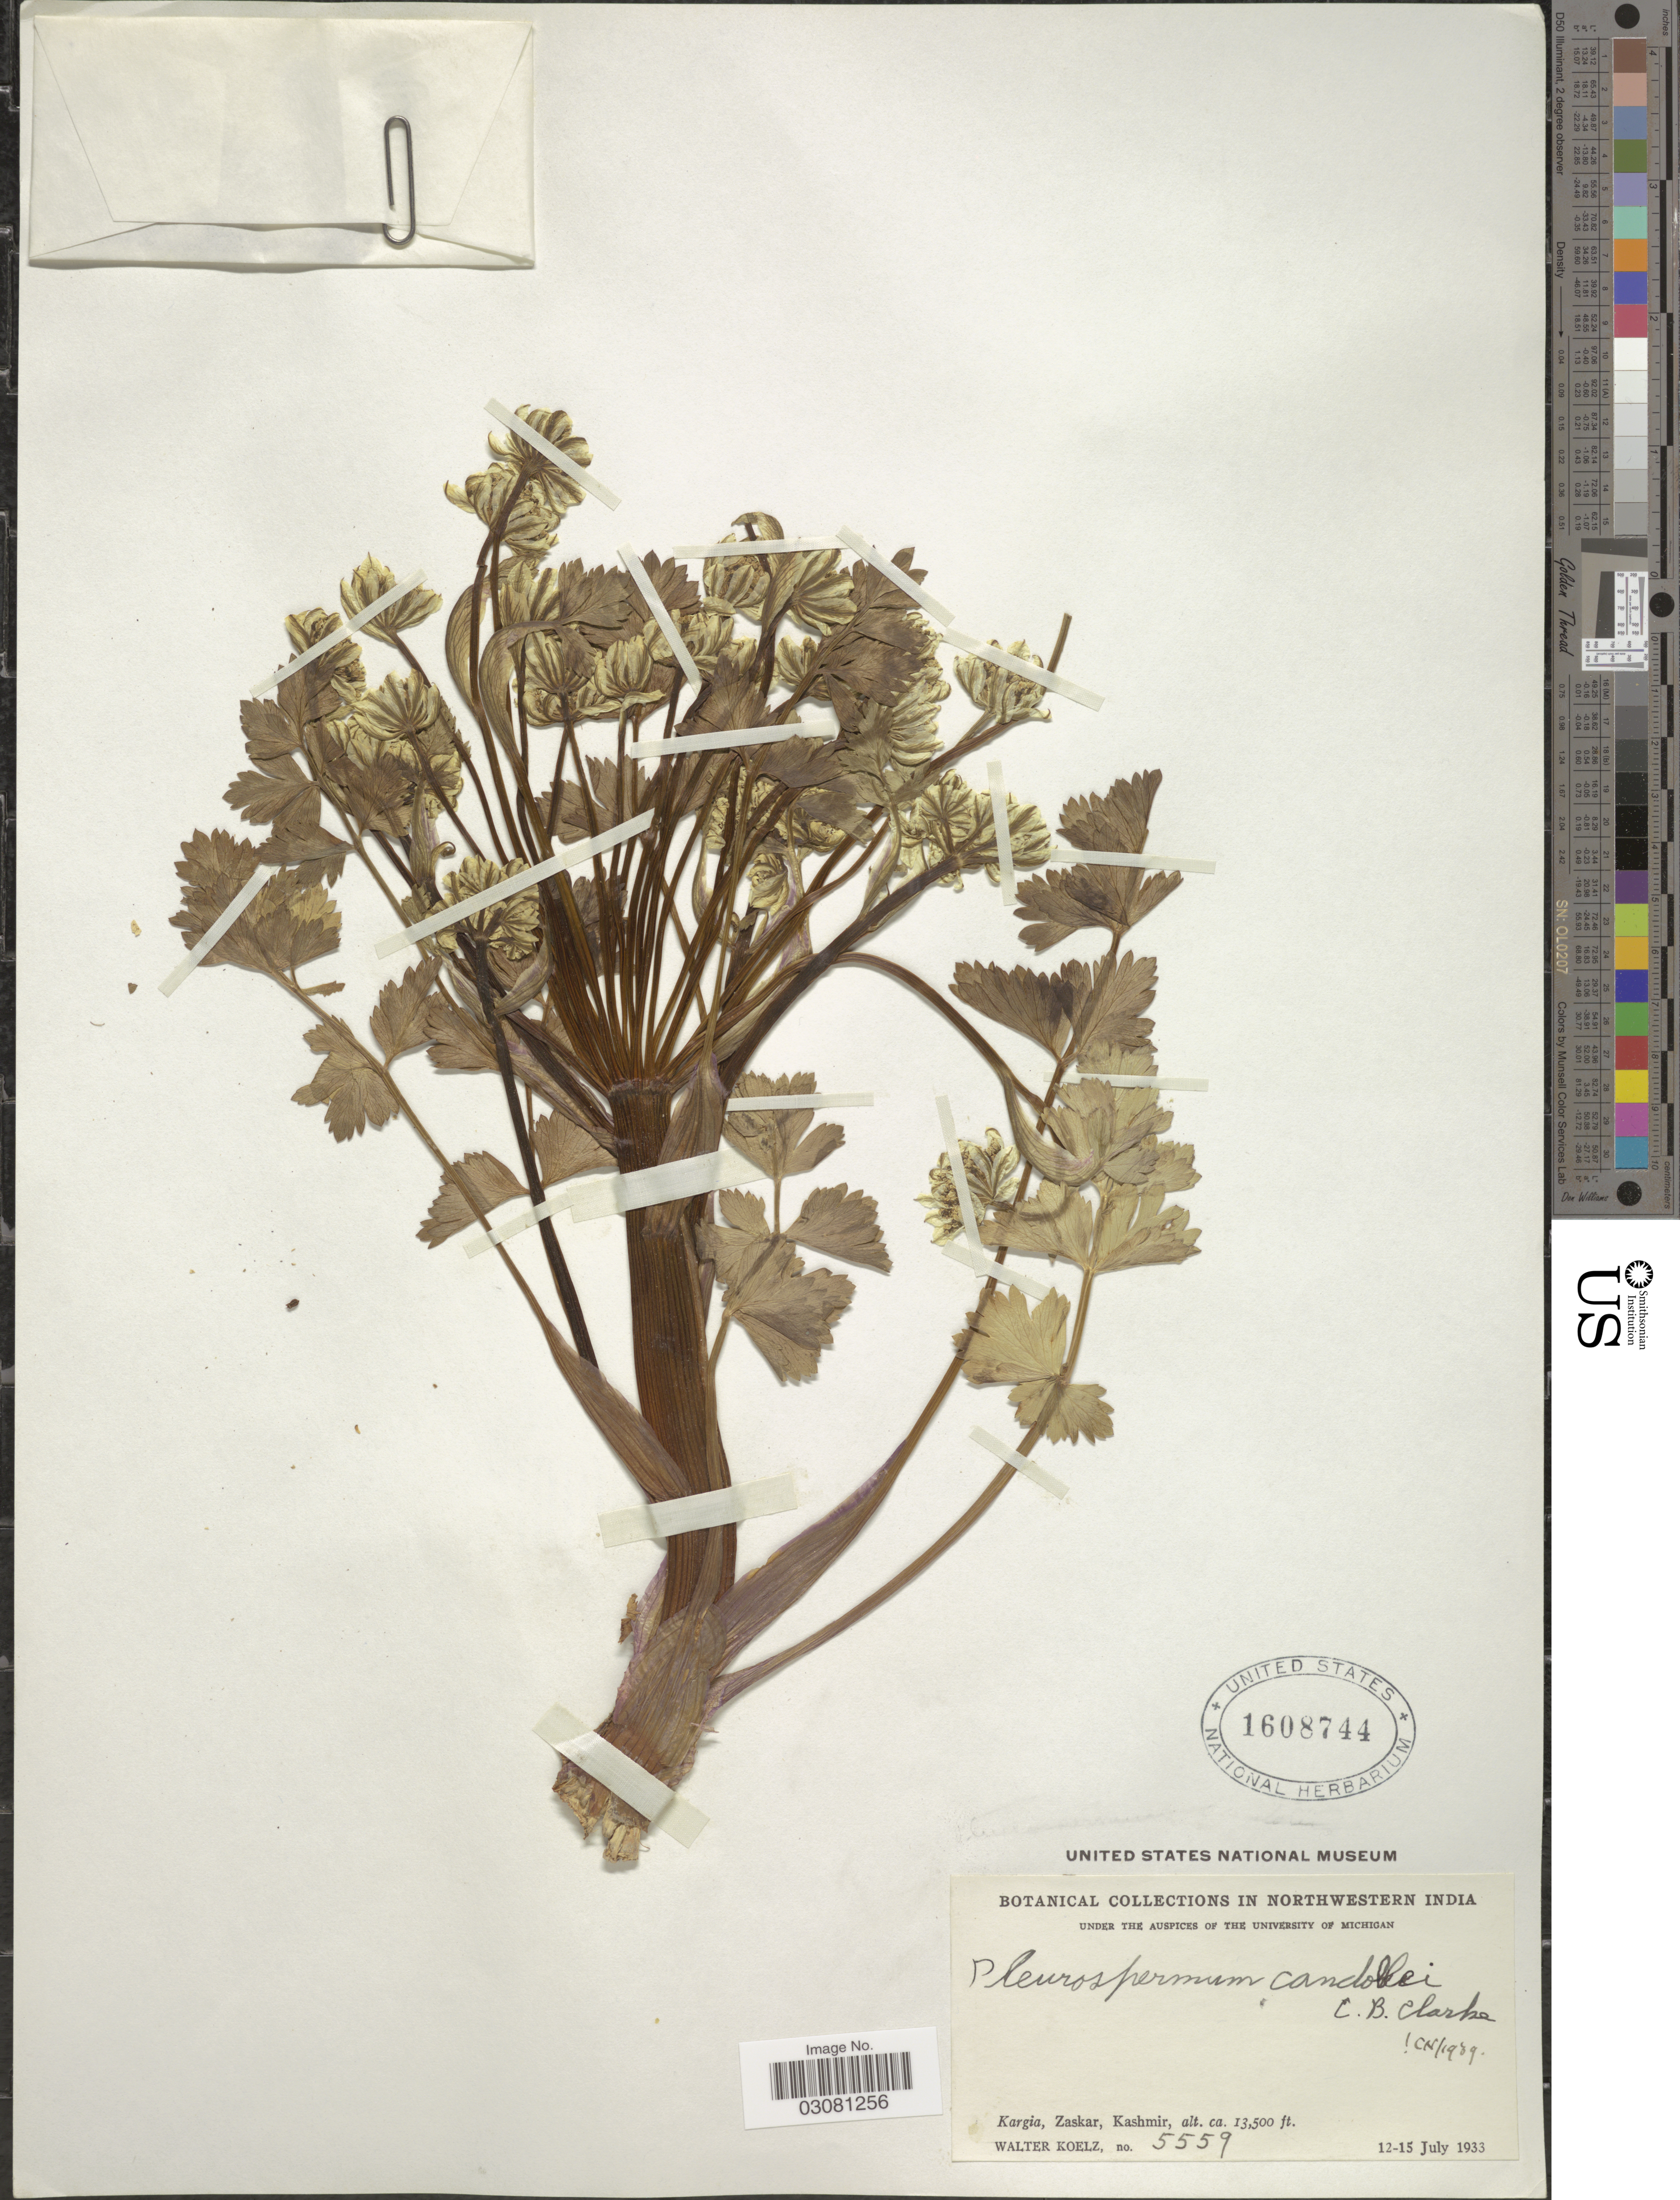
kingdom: Plantae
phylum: Tracheophyta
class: Magnoliopsida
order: Apiales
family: Apiaceae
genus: Pleurospermum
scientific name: Pleurospermum candollei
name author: (DC.) Benth. ex C.B. Clarke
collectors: W. N. Koelz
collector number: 5559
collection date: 1933-07-12/1933-07-15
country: India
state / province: Jammu and Kashmir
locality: Northwestern India. Kargia, Zaskar, Kashmir.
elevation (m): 4115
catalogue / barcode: US 1608744